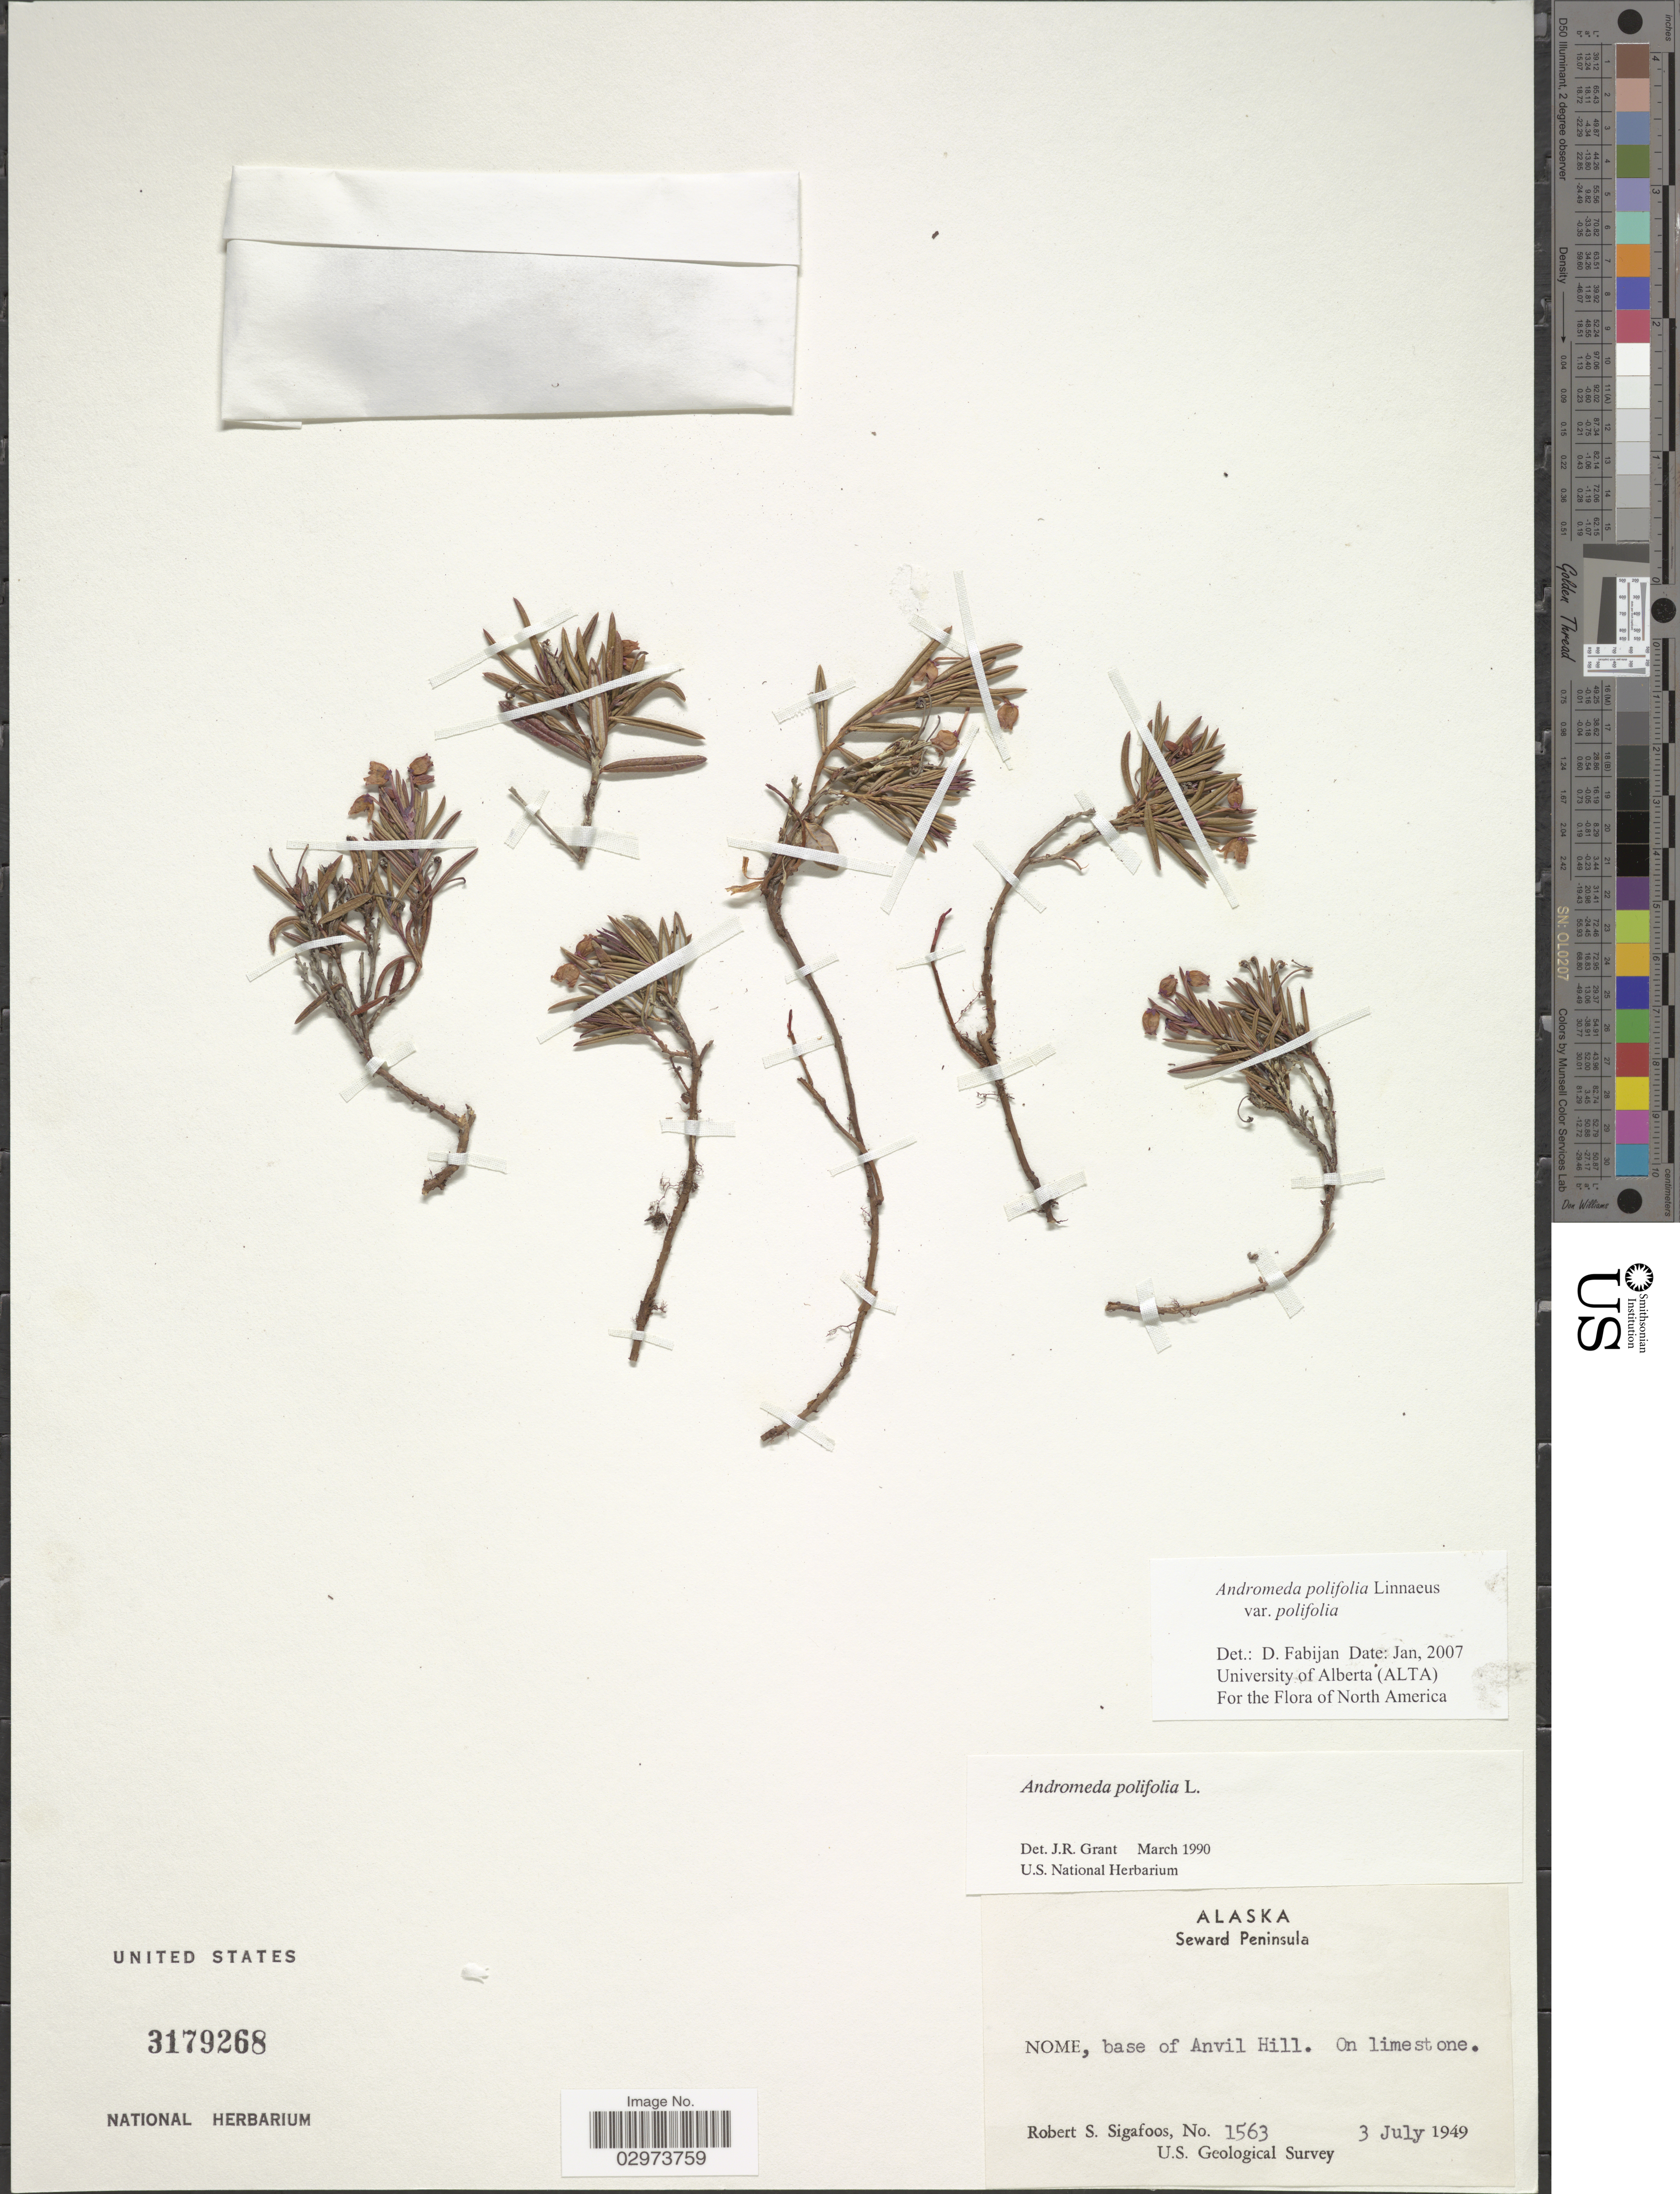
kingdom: Plantae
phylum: Tracheophyta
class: Magnoliopsida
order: Ericales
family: Ericaceae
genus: Andromeda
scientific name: Andromeda polifolia var. polifolia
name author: L.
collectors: R. Sigafoos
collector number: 1563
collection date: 1949-07-03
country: United States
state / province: Alaska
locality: Seward Peninsula. Nome, base of Anvil Hill.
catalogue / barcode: US 3179268